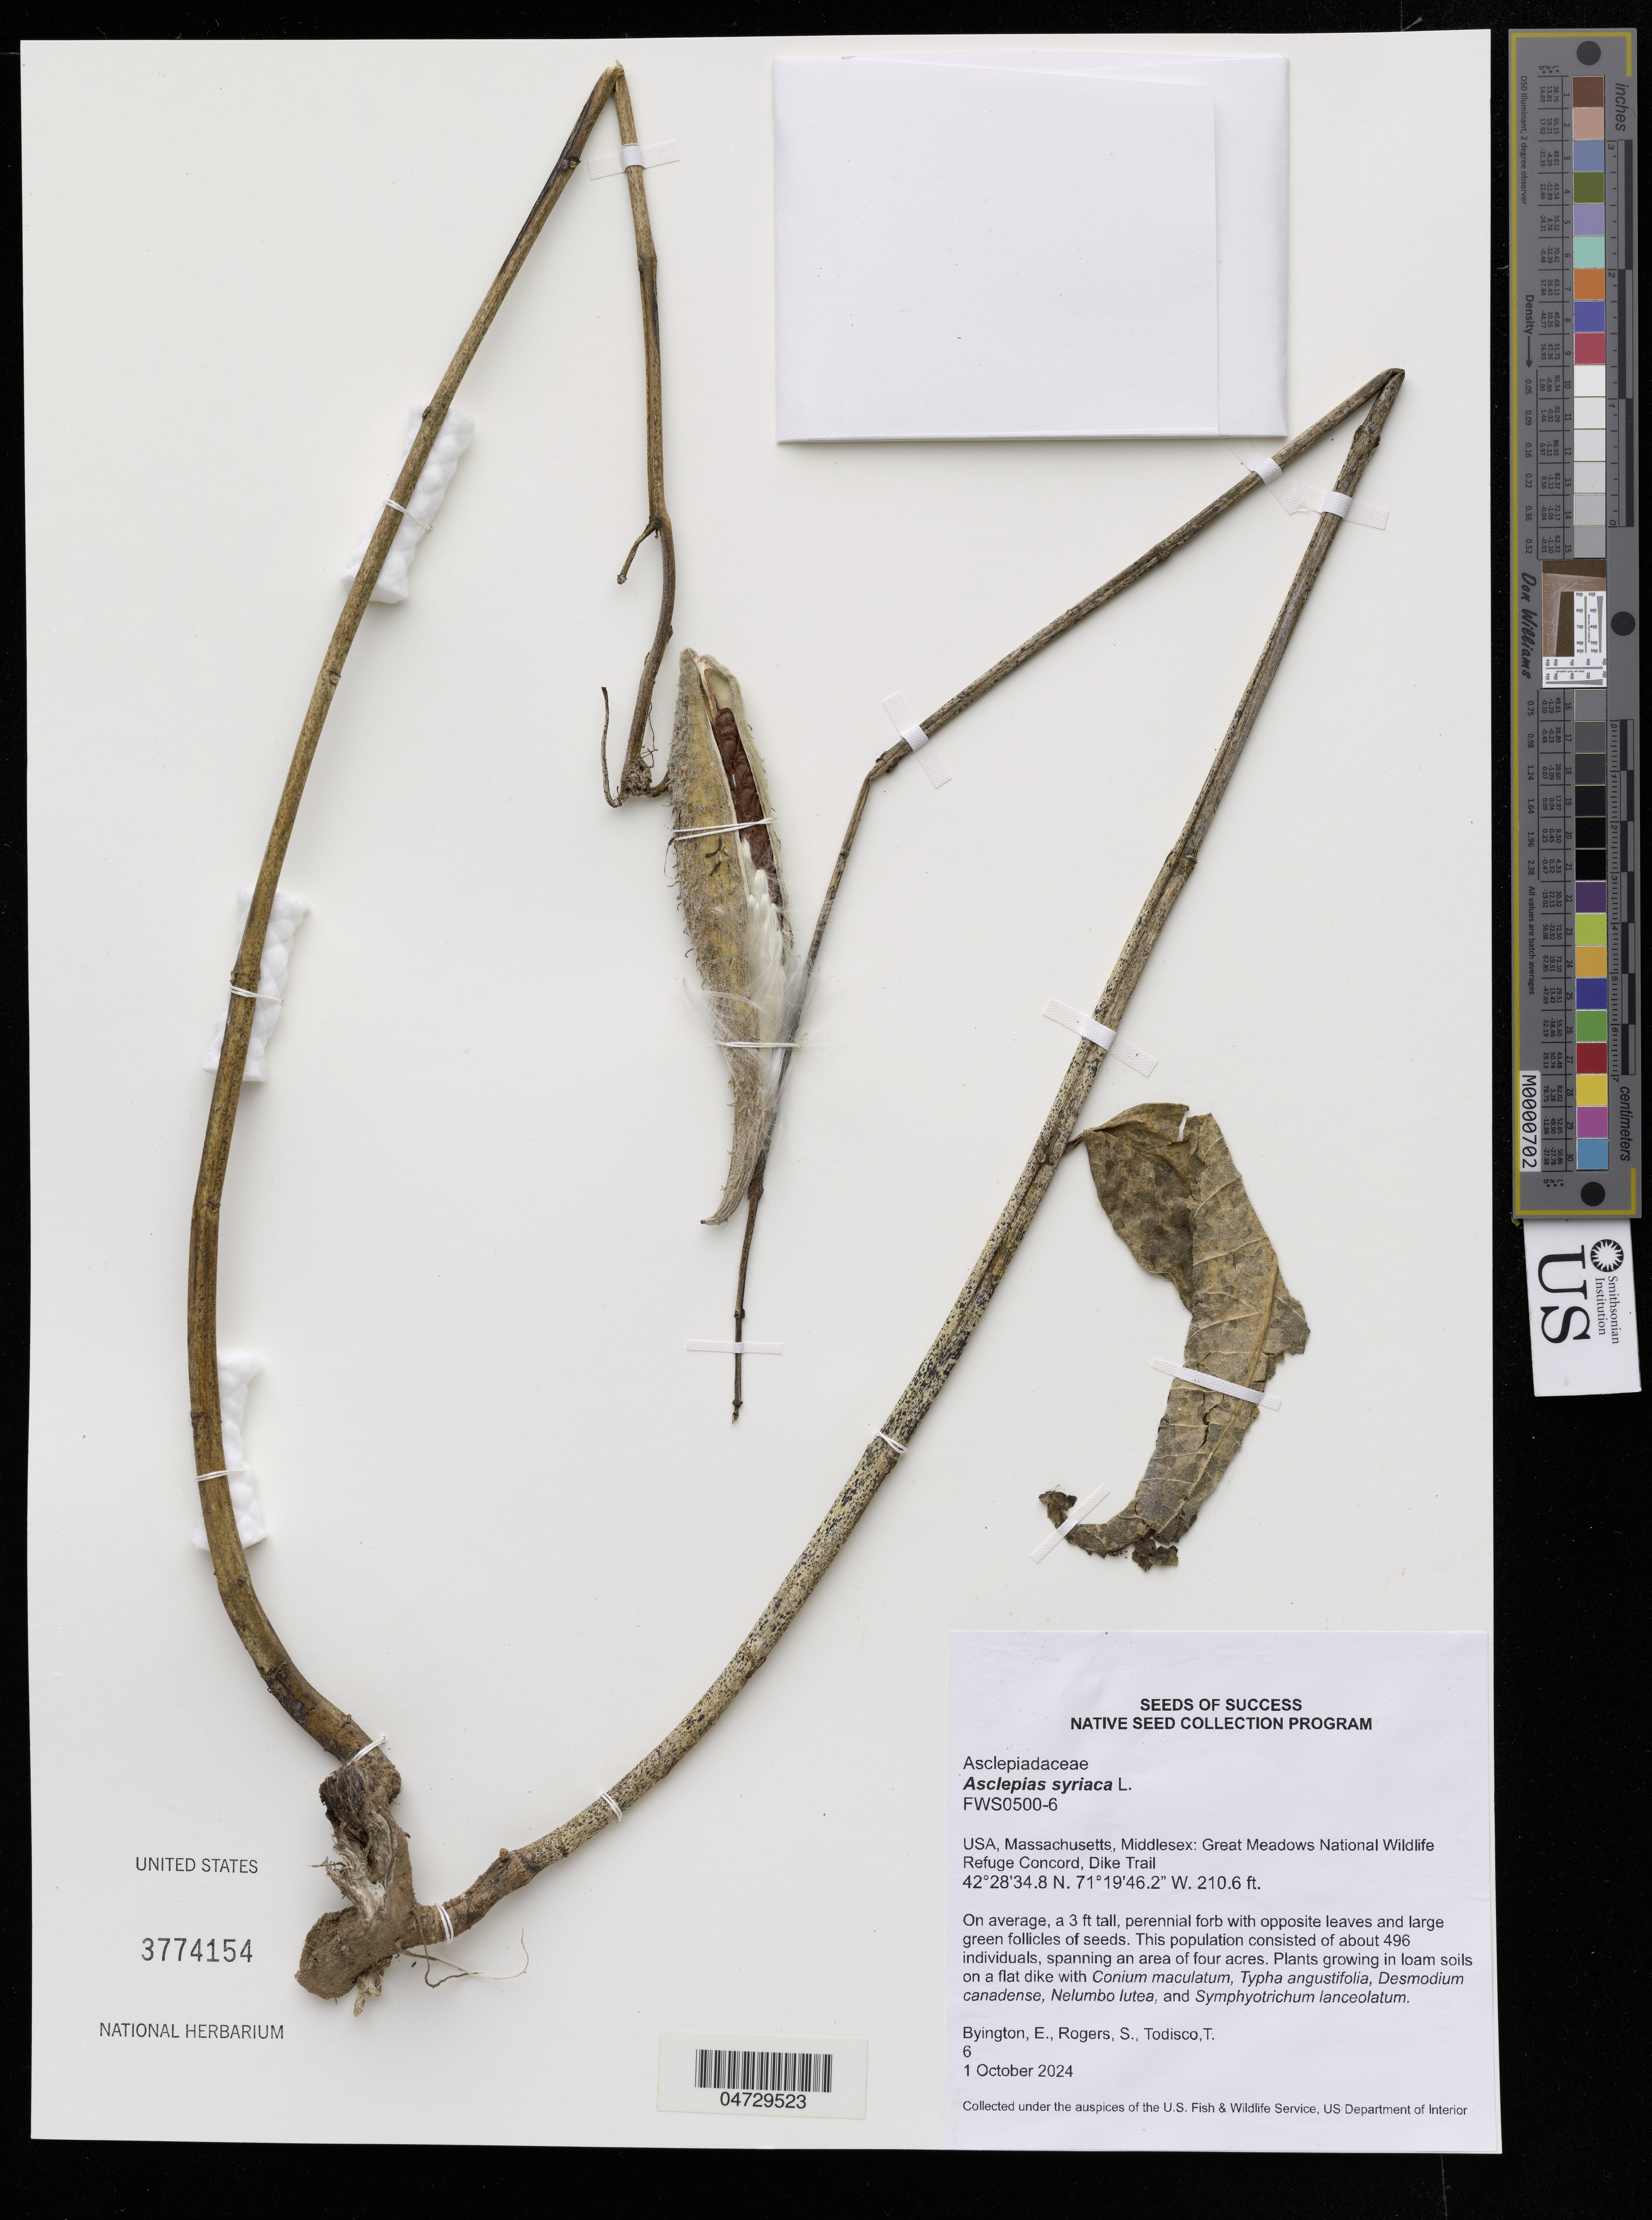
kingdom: Plantae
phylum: Tracheophyta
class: Magnoliopsida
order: Gentianales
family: Apocynaceae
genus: Asclepias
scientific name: Asclepias syriaca sensu Blanco non L.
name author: Blanco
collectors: E. Byington, S. Rogers & T. Todisco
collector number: FWS0500-6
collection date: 2024-10-01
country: United States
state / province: Massachusetts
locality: Middlesex: Great Meadows National Wildlife Refuge Concord, Dike Trail.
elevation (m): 64.2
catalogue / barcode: US 3774154